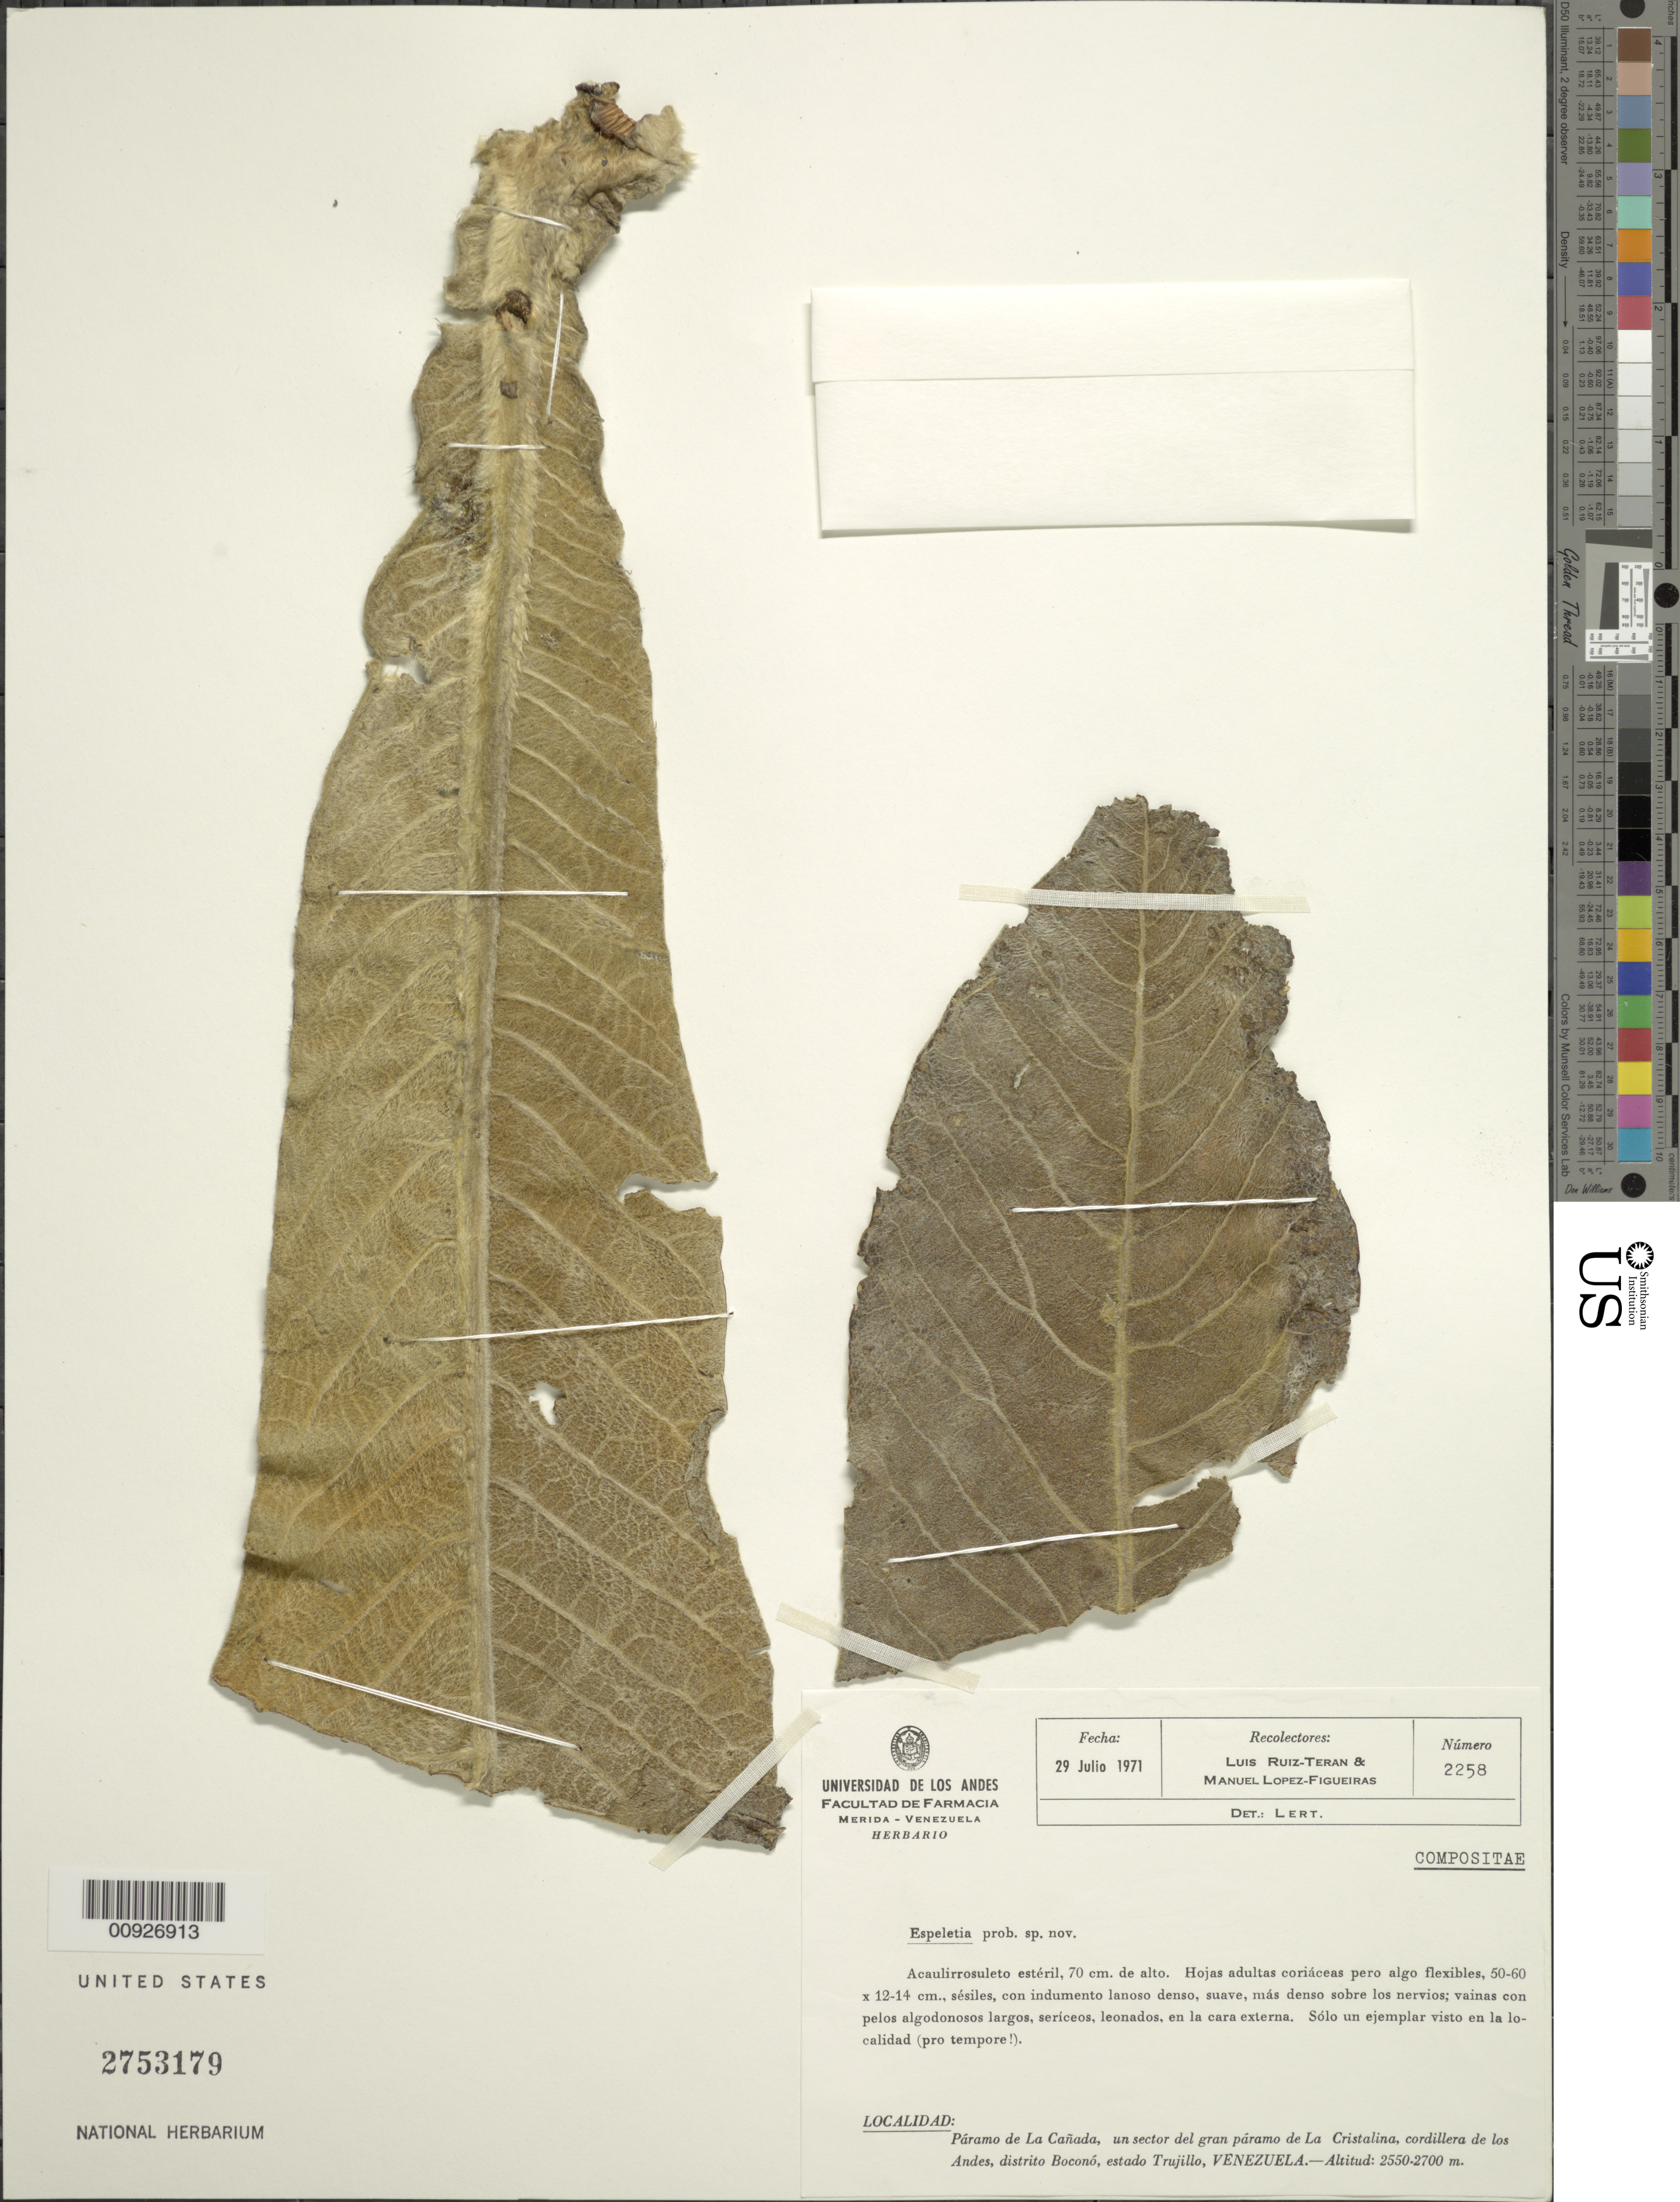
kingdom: Plantae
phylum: Tracheophyta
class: Magnoliopsida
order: Asterales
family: Asteraceae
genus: Espeletia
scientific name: Espeletia aristeguietana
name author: Cuatrec.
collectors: L. E. Ruíz-Terán & M. López Figueiras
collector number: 2258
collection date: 1971-07-29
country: Venezuela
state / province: Trujillo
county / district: Boconó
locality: Páramo de la Cañada. Páramo de la Cañada, un sector del gran Páramo de la Cristalina, cordillera de los Andes.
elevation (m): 2550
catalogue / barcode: US 2753179